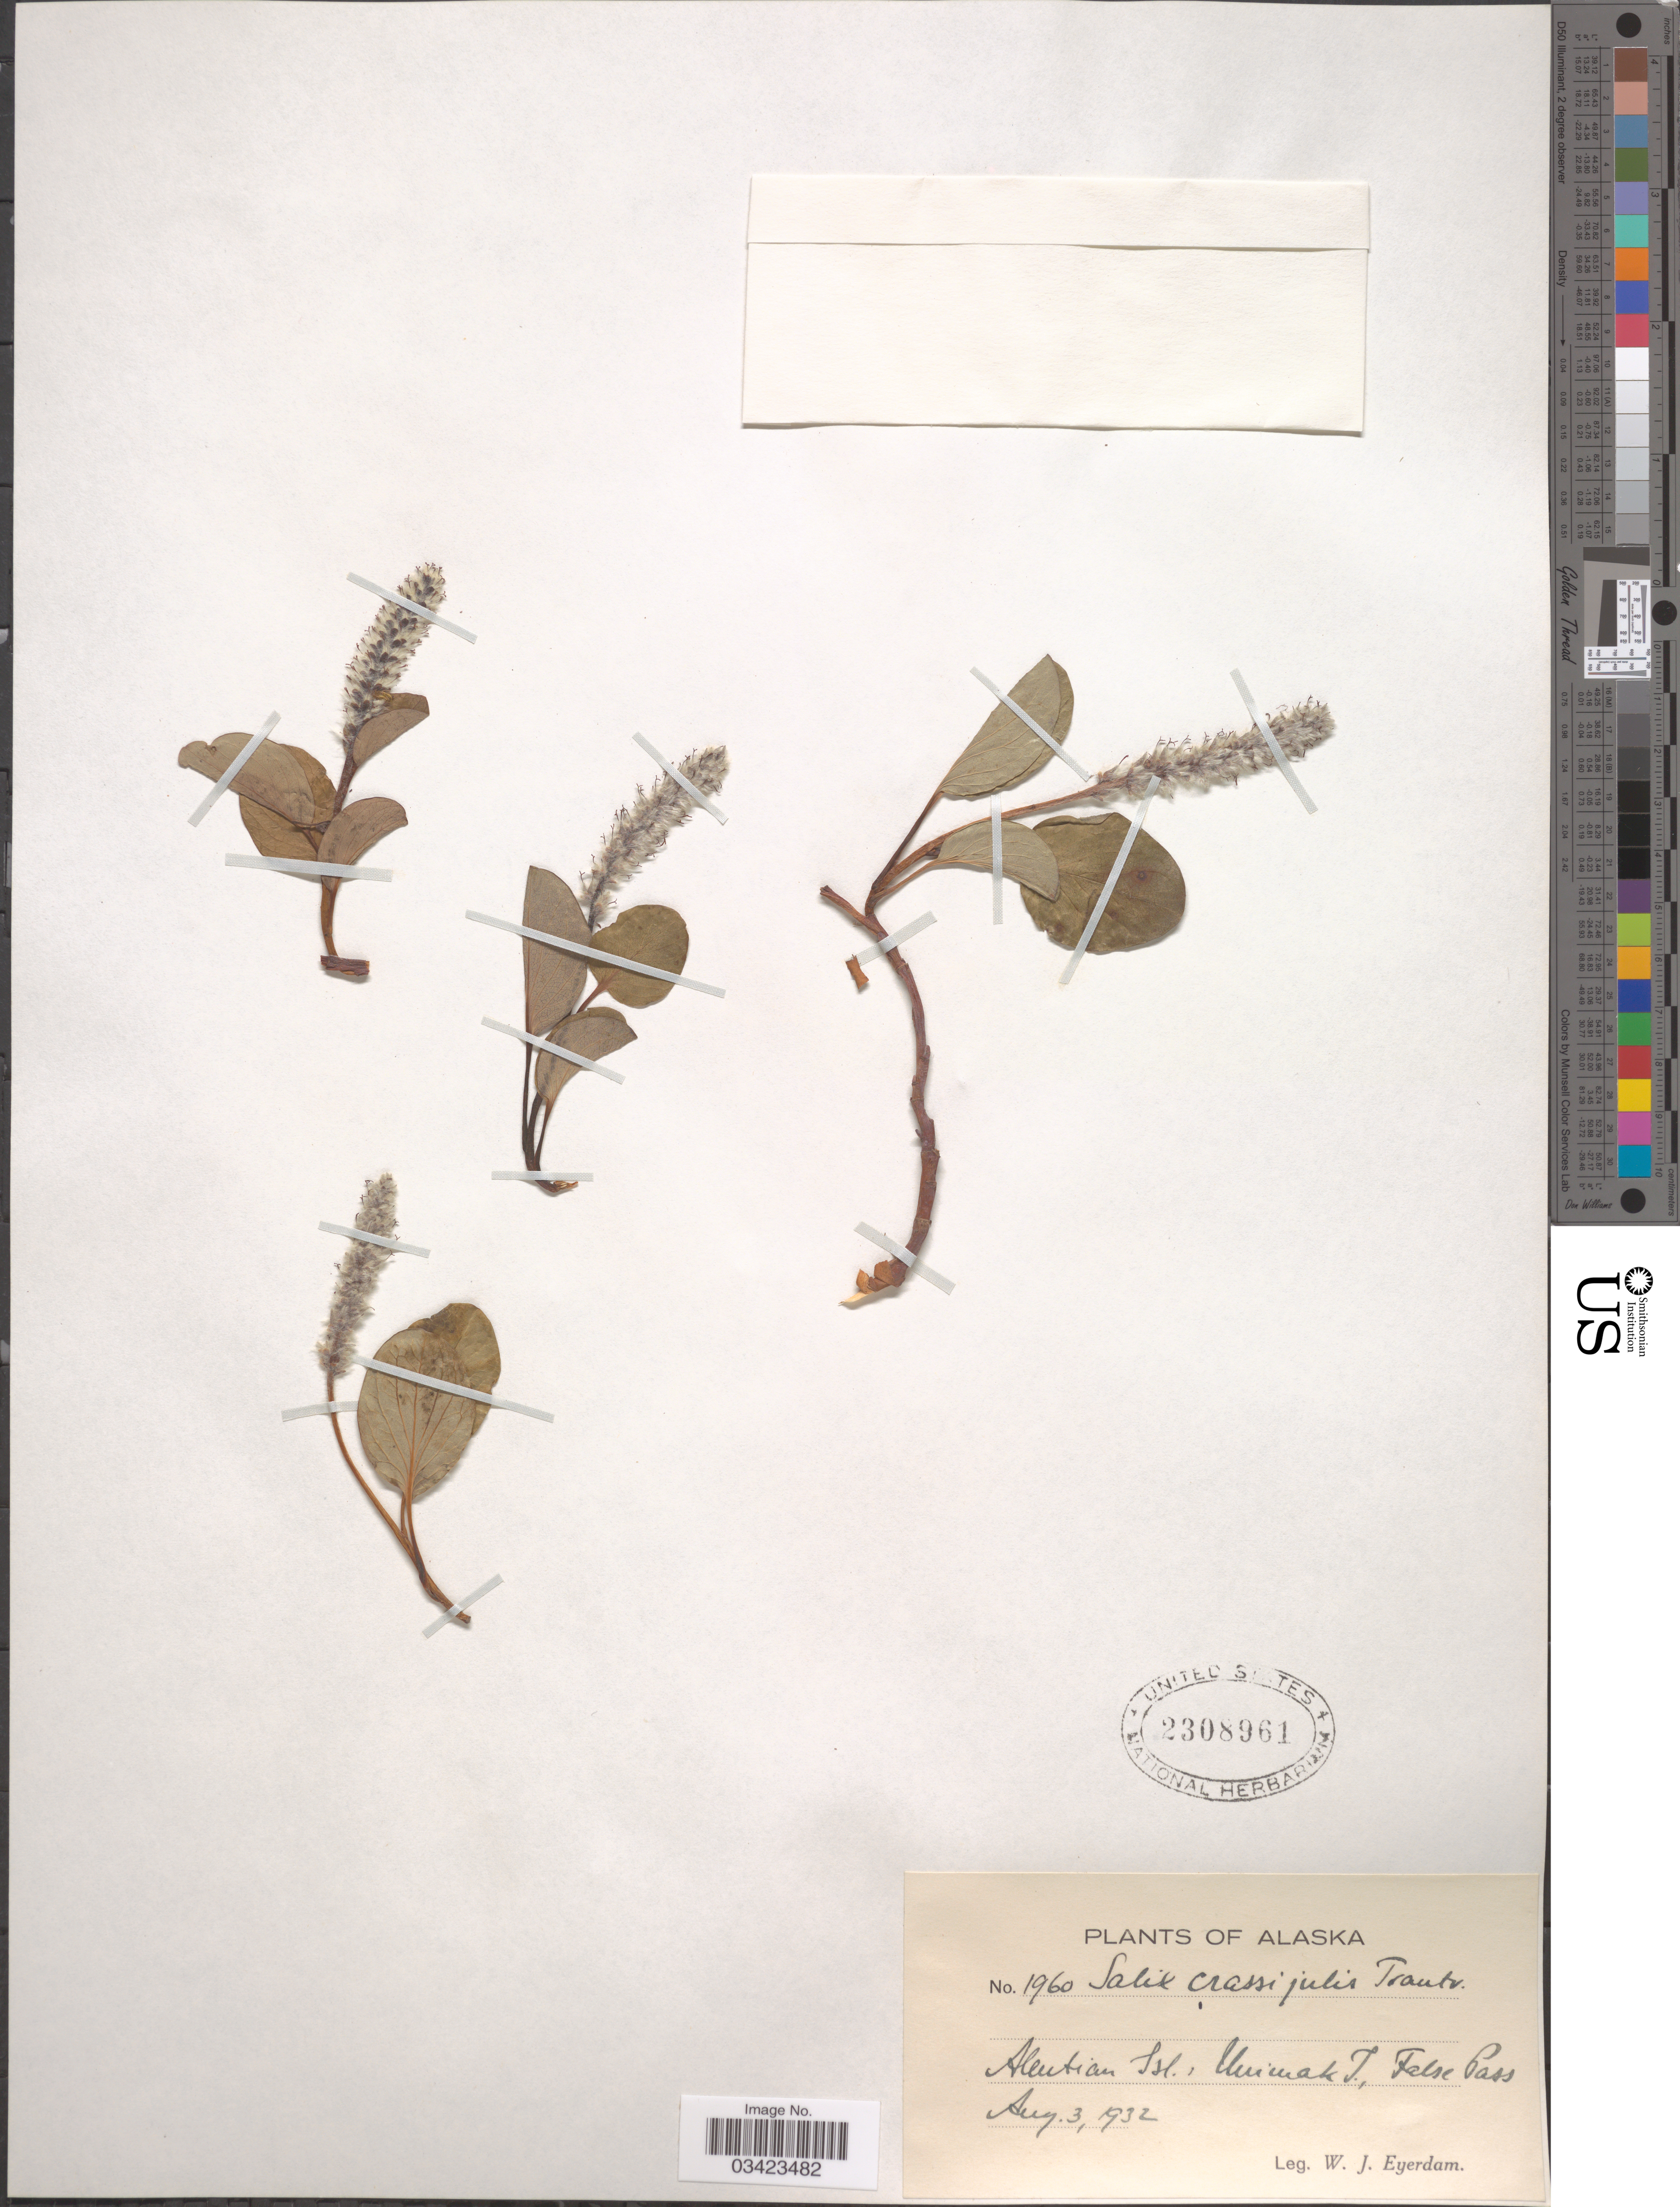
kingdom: Plantae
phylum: Tracheophyta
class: Magnoliopsida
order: Malpighiales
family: Salicaceae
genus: Salix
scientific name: Salix arctica var. araioclada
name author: (C.K. Schneid.) Raup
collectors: W. J. Eyerdam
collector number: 1960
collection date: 1932-08-03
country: United States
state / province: Alaska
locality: Aleutian Isl., Chiniak I., False Pass.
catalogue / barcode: US 2308961